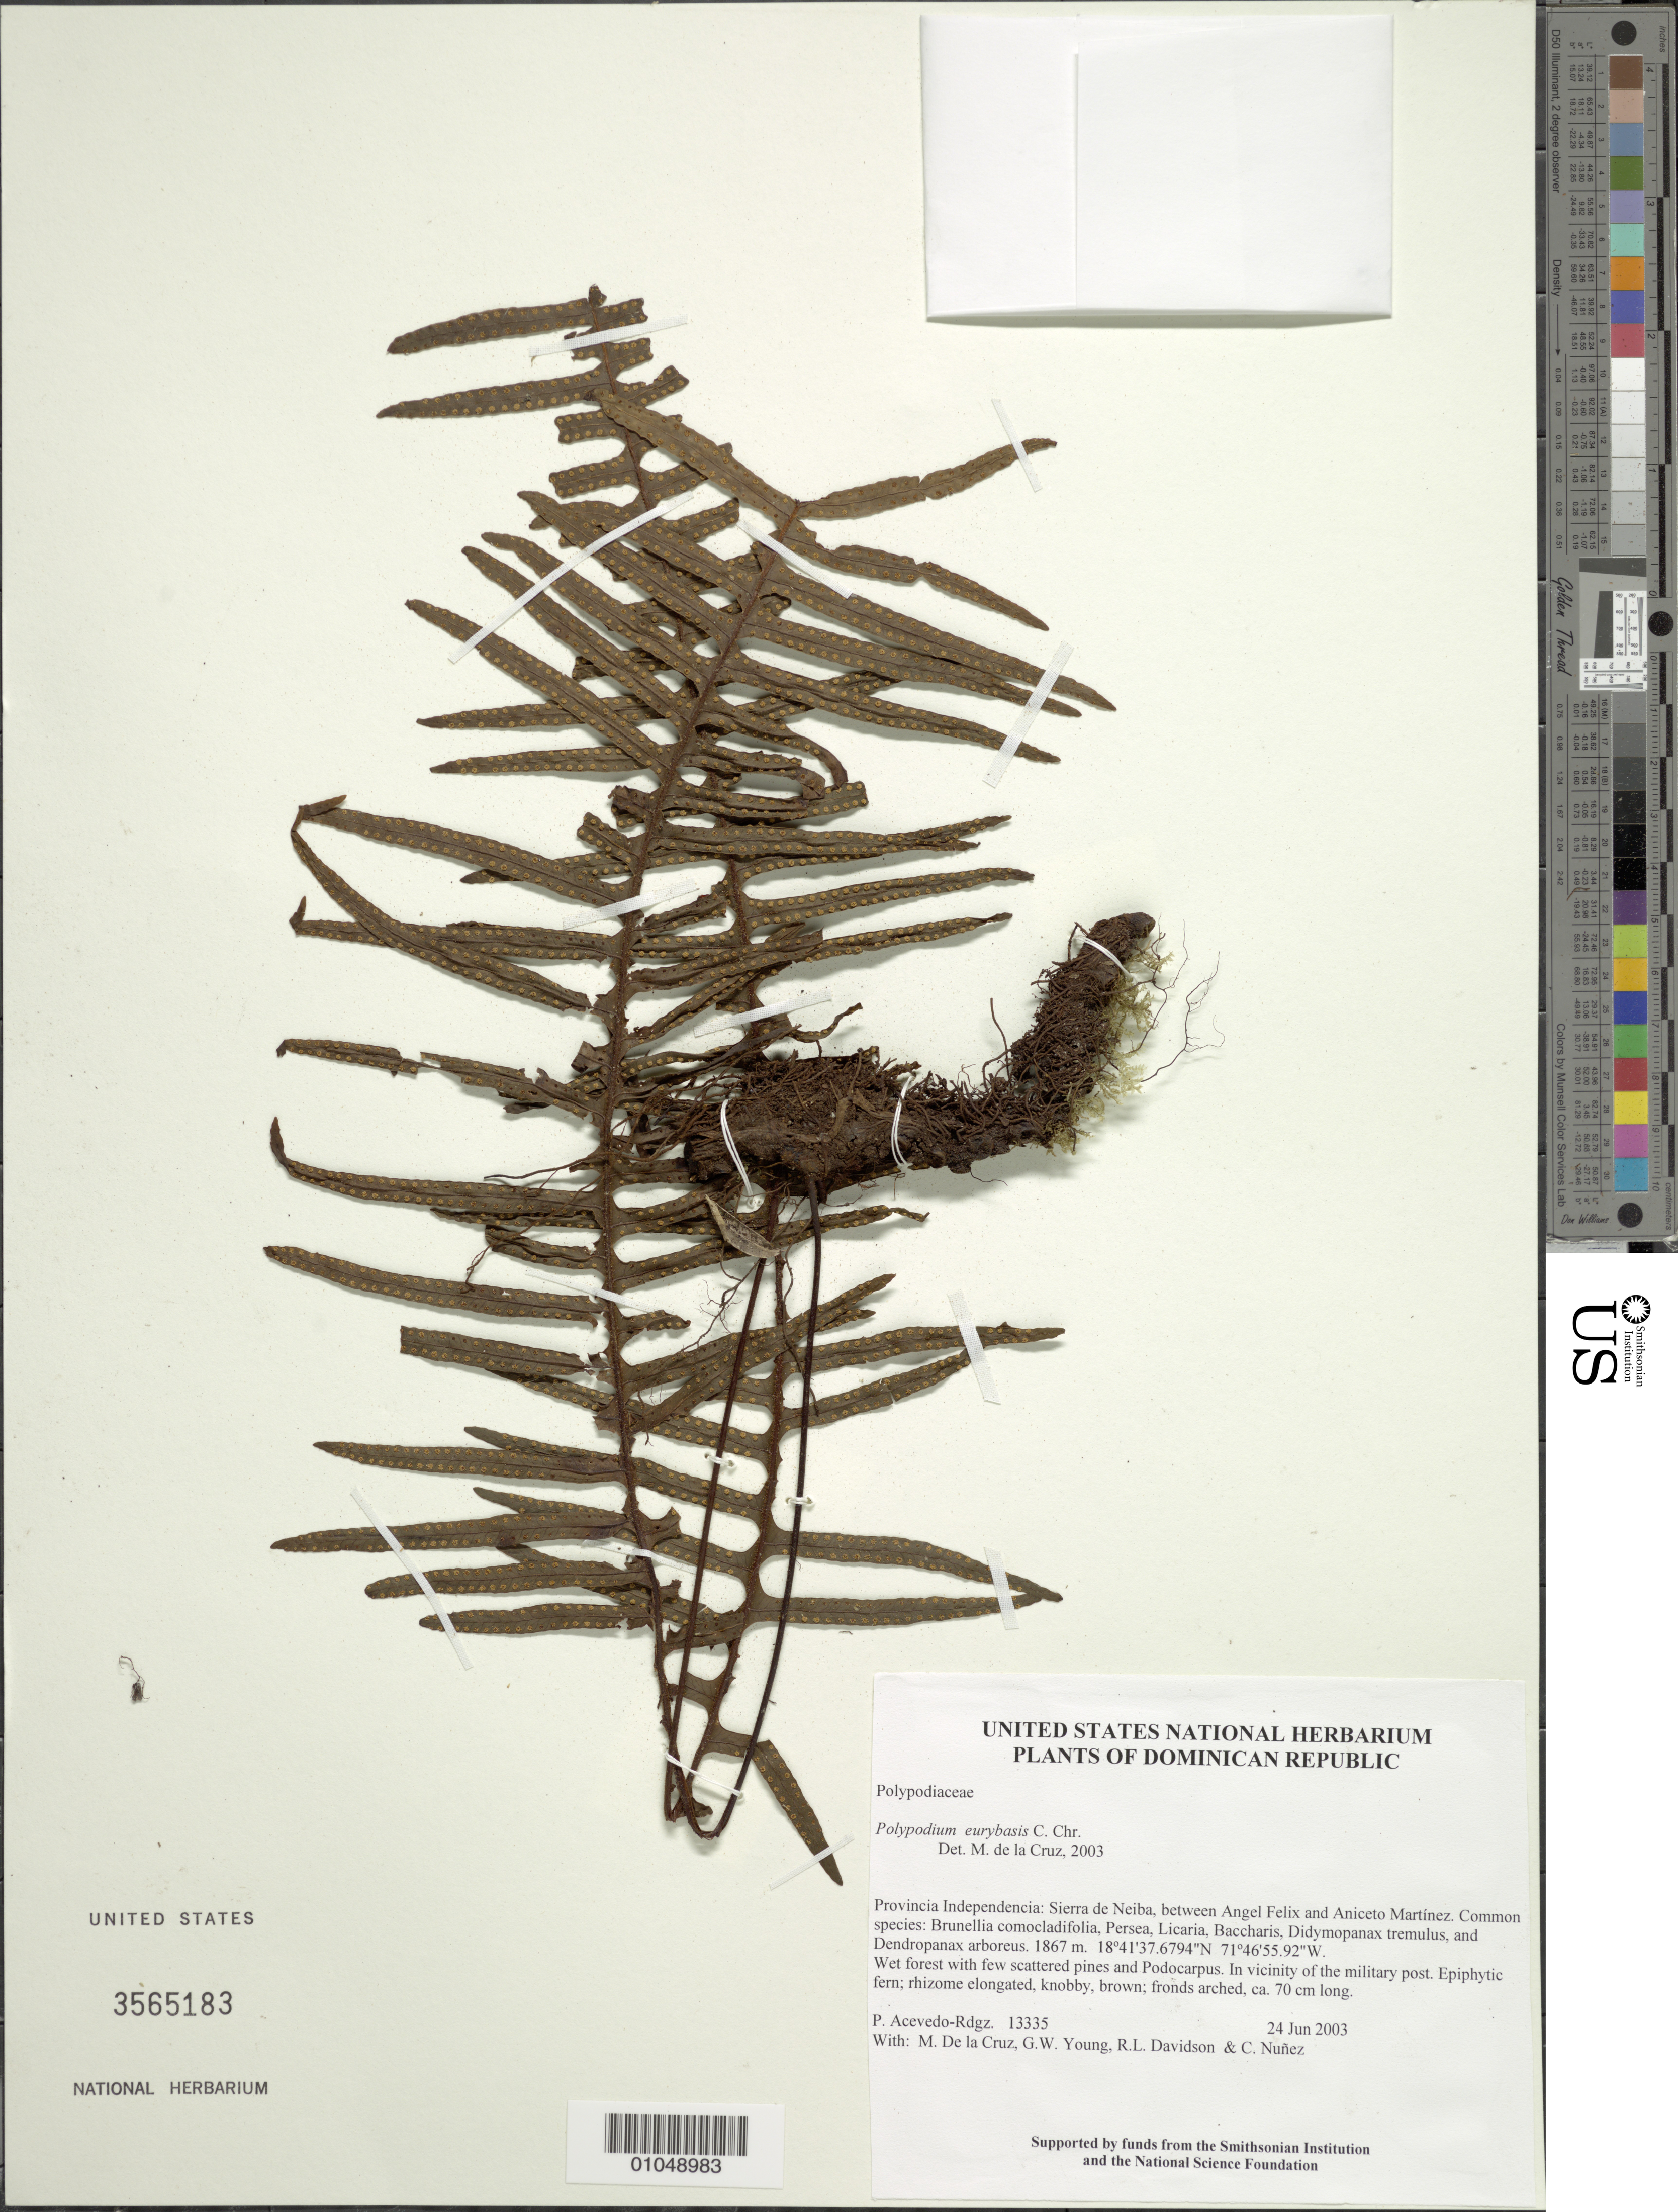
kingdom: Plantae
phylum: Tracheophyta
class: Polypodiopsida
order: Polypodiales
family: Polypodiaceae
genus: Pecluma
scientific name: Pecluma eurybasis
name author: (C. Chr.) M.G. Price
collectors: P. Acevedo-Rodr., M. de la Cruz, J. Rawlins, G. Young, R. Davidson & C. Nunez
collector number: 13335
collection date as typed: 24 Jun 2003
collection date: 2003-06-24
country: Dominican Republic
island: Hispaniola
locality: Provincia Independencia: Sierra de Neiba, between Angel Felix and Aniceto Martínez. Common species: Brunellia comocladifolia, Persea, Licaria, Baccharis, Didymopanax tremulus, and Dendropanax arboreus.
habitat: Wet forest with few scattered pines and Podocarpus. In vicinity of the military post.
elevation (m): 1867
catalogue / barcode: US 3565183